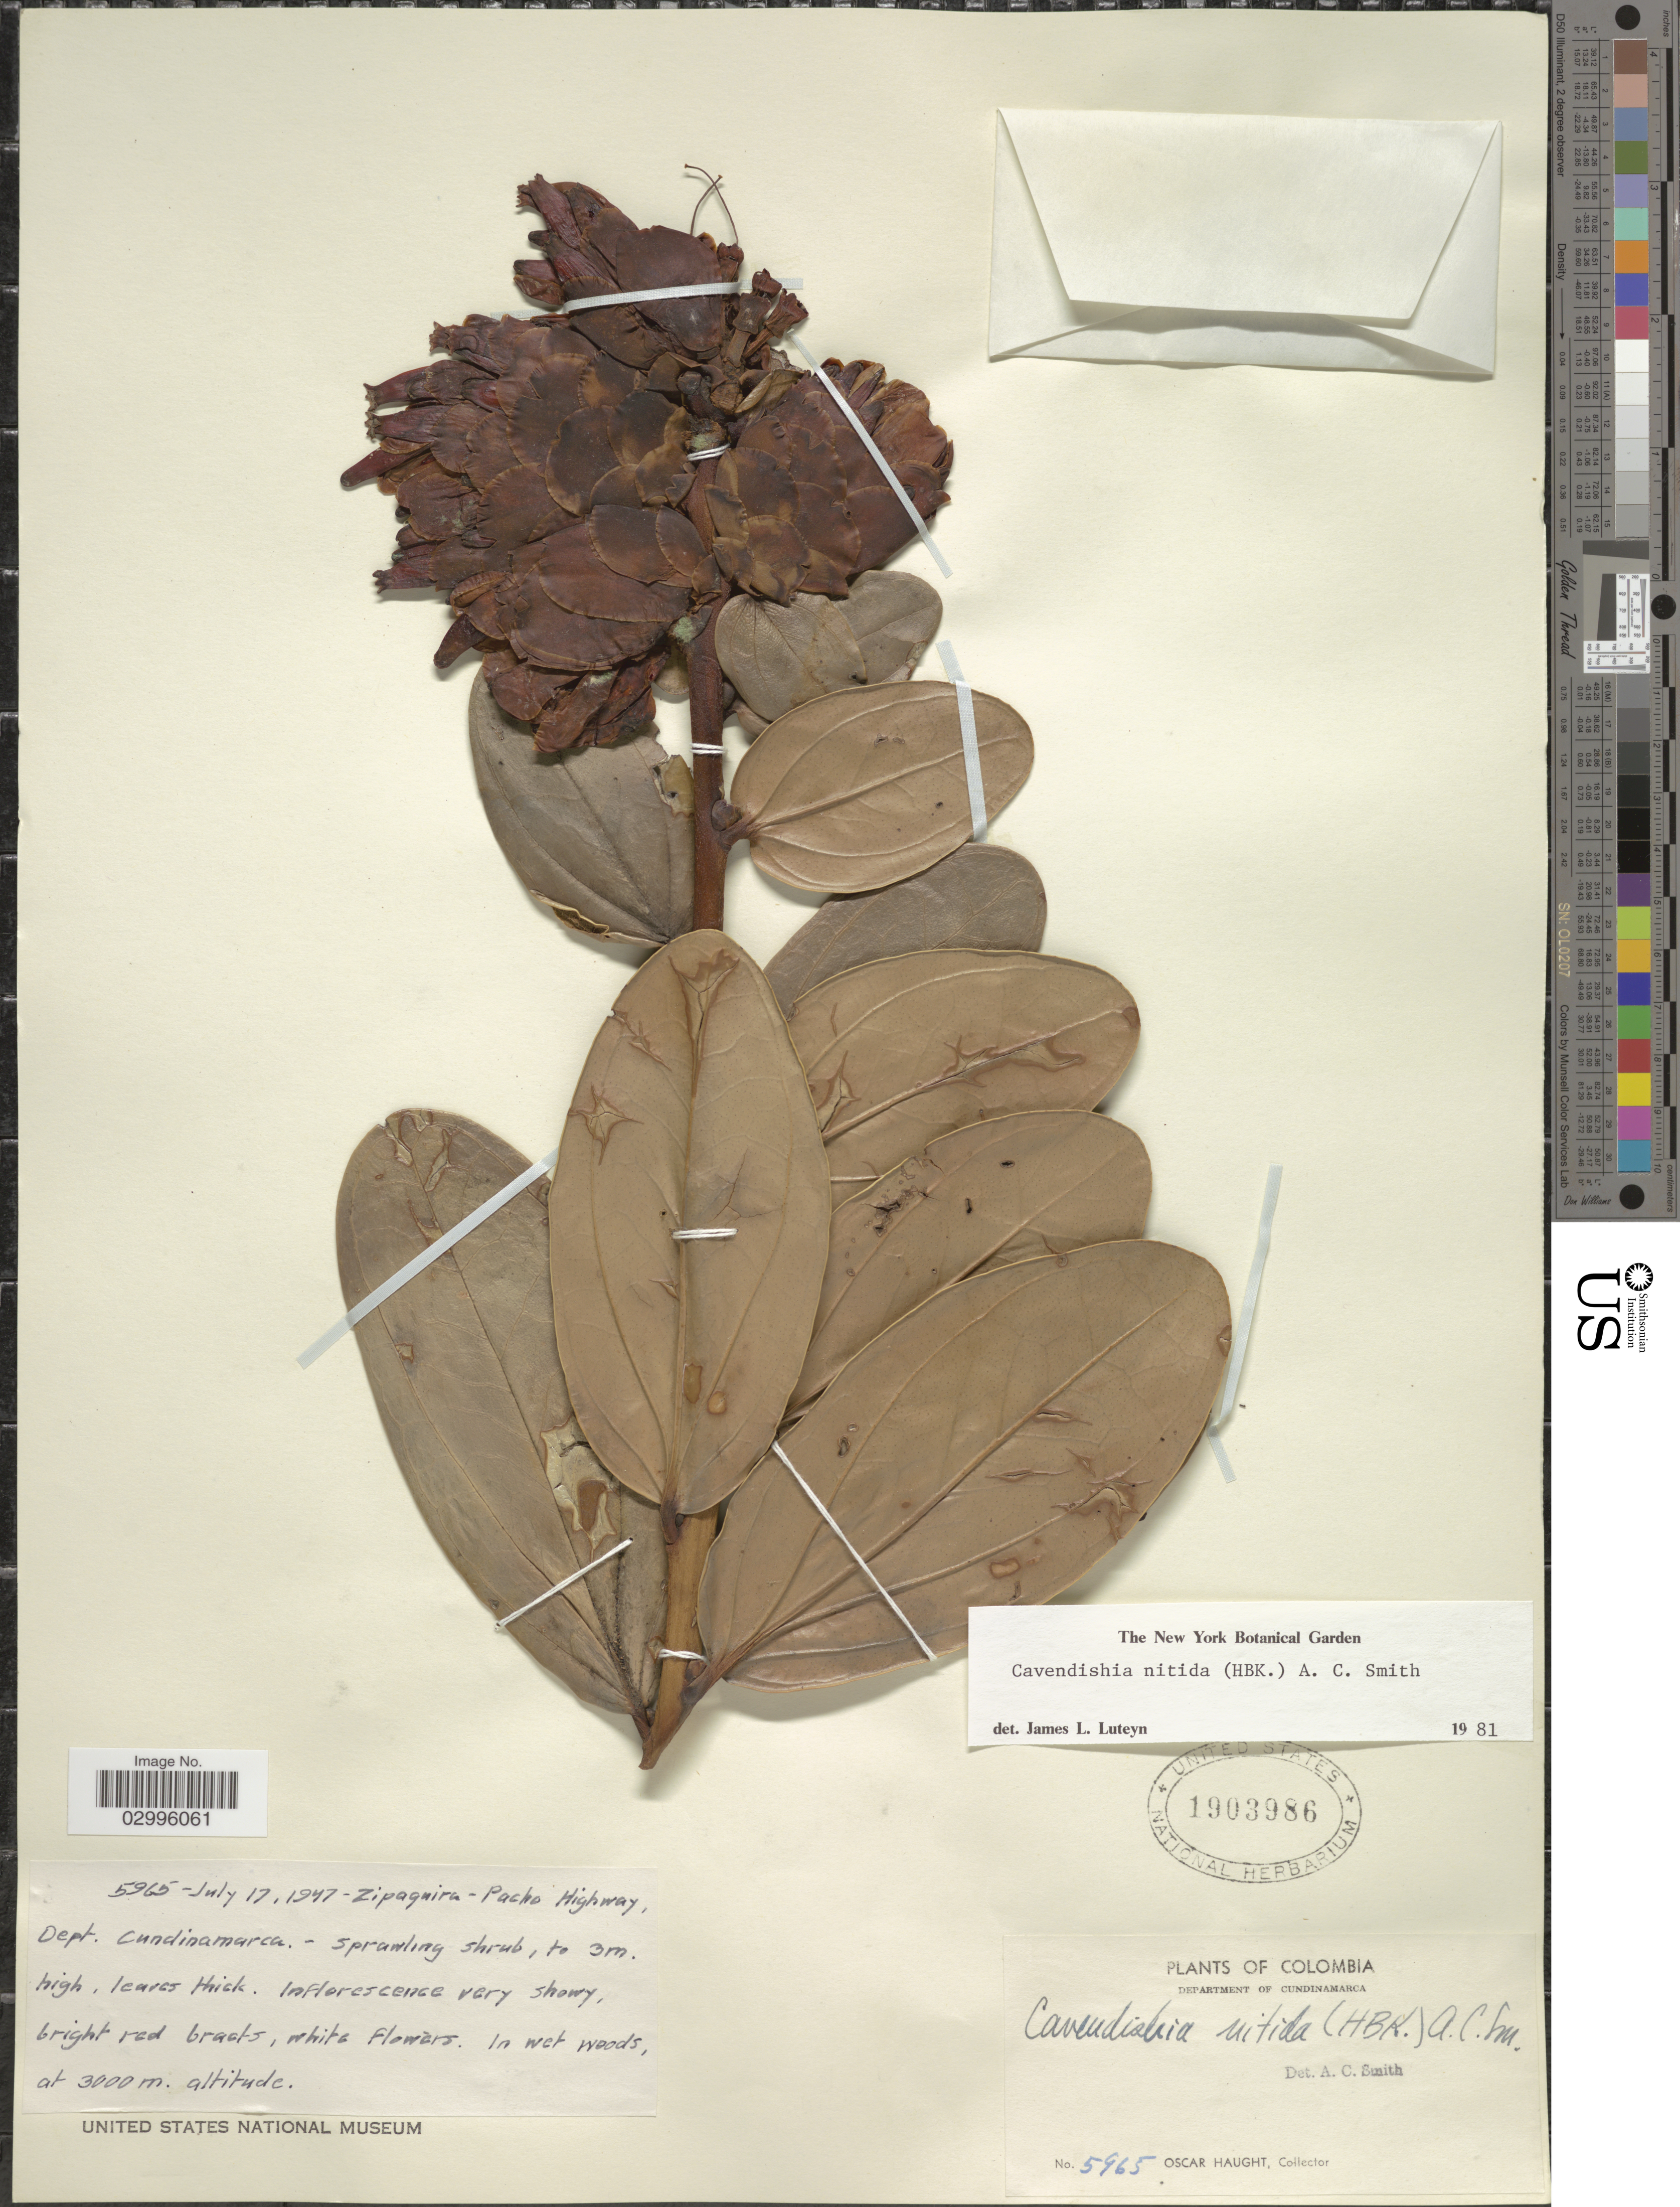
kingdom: Plantae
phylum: Tracheophyta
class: Magnoliopsida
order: Ericales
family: Ericaceae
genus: Cavendishia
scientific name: Cavendishia nitida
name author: (Kunth) A.C. Sm.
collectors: O. Haught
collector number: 5965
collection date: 1947-07-17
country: Colombia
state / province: Cundinamarca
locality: Pacho Highway, Dept. Cundinamarca.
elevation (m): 3000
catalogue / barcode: US 1903986